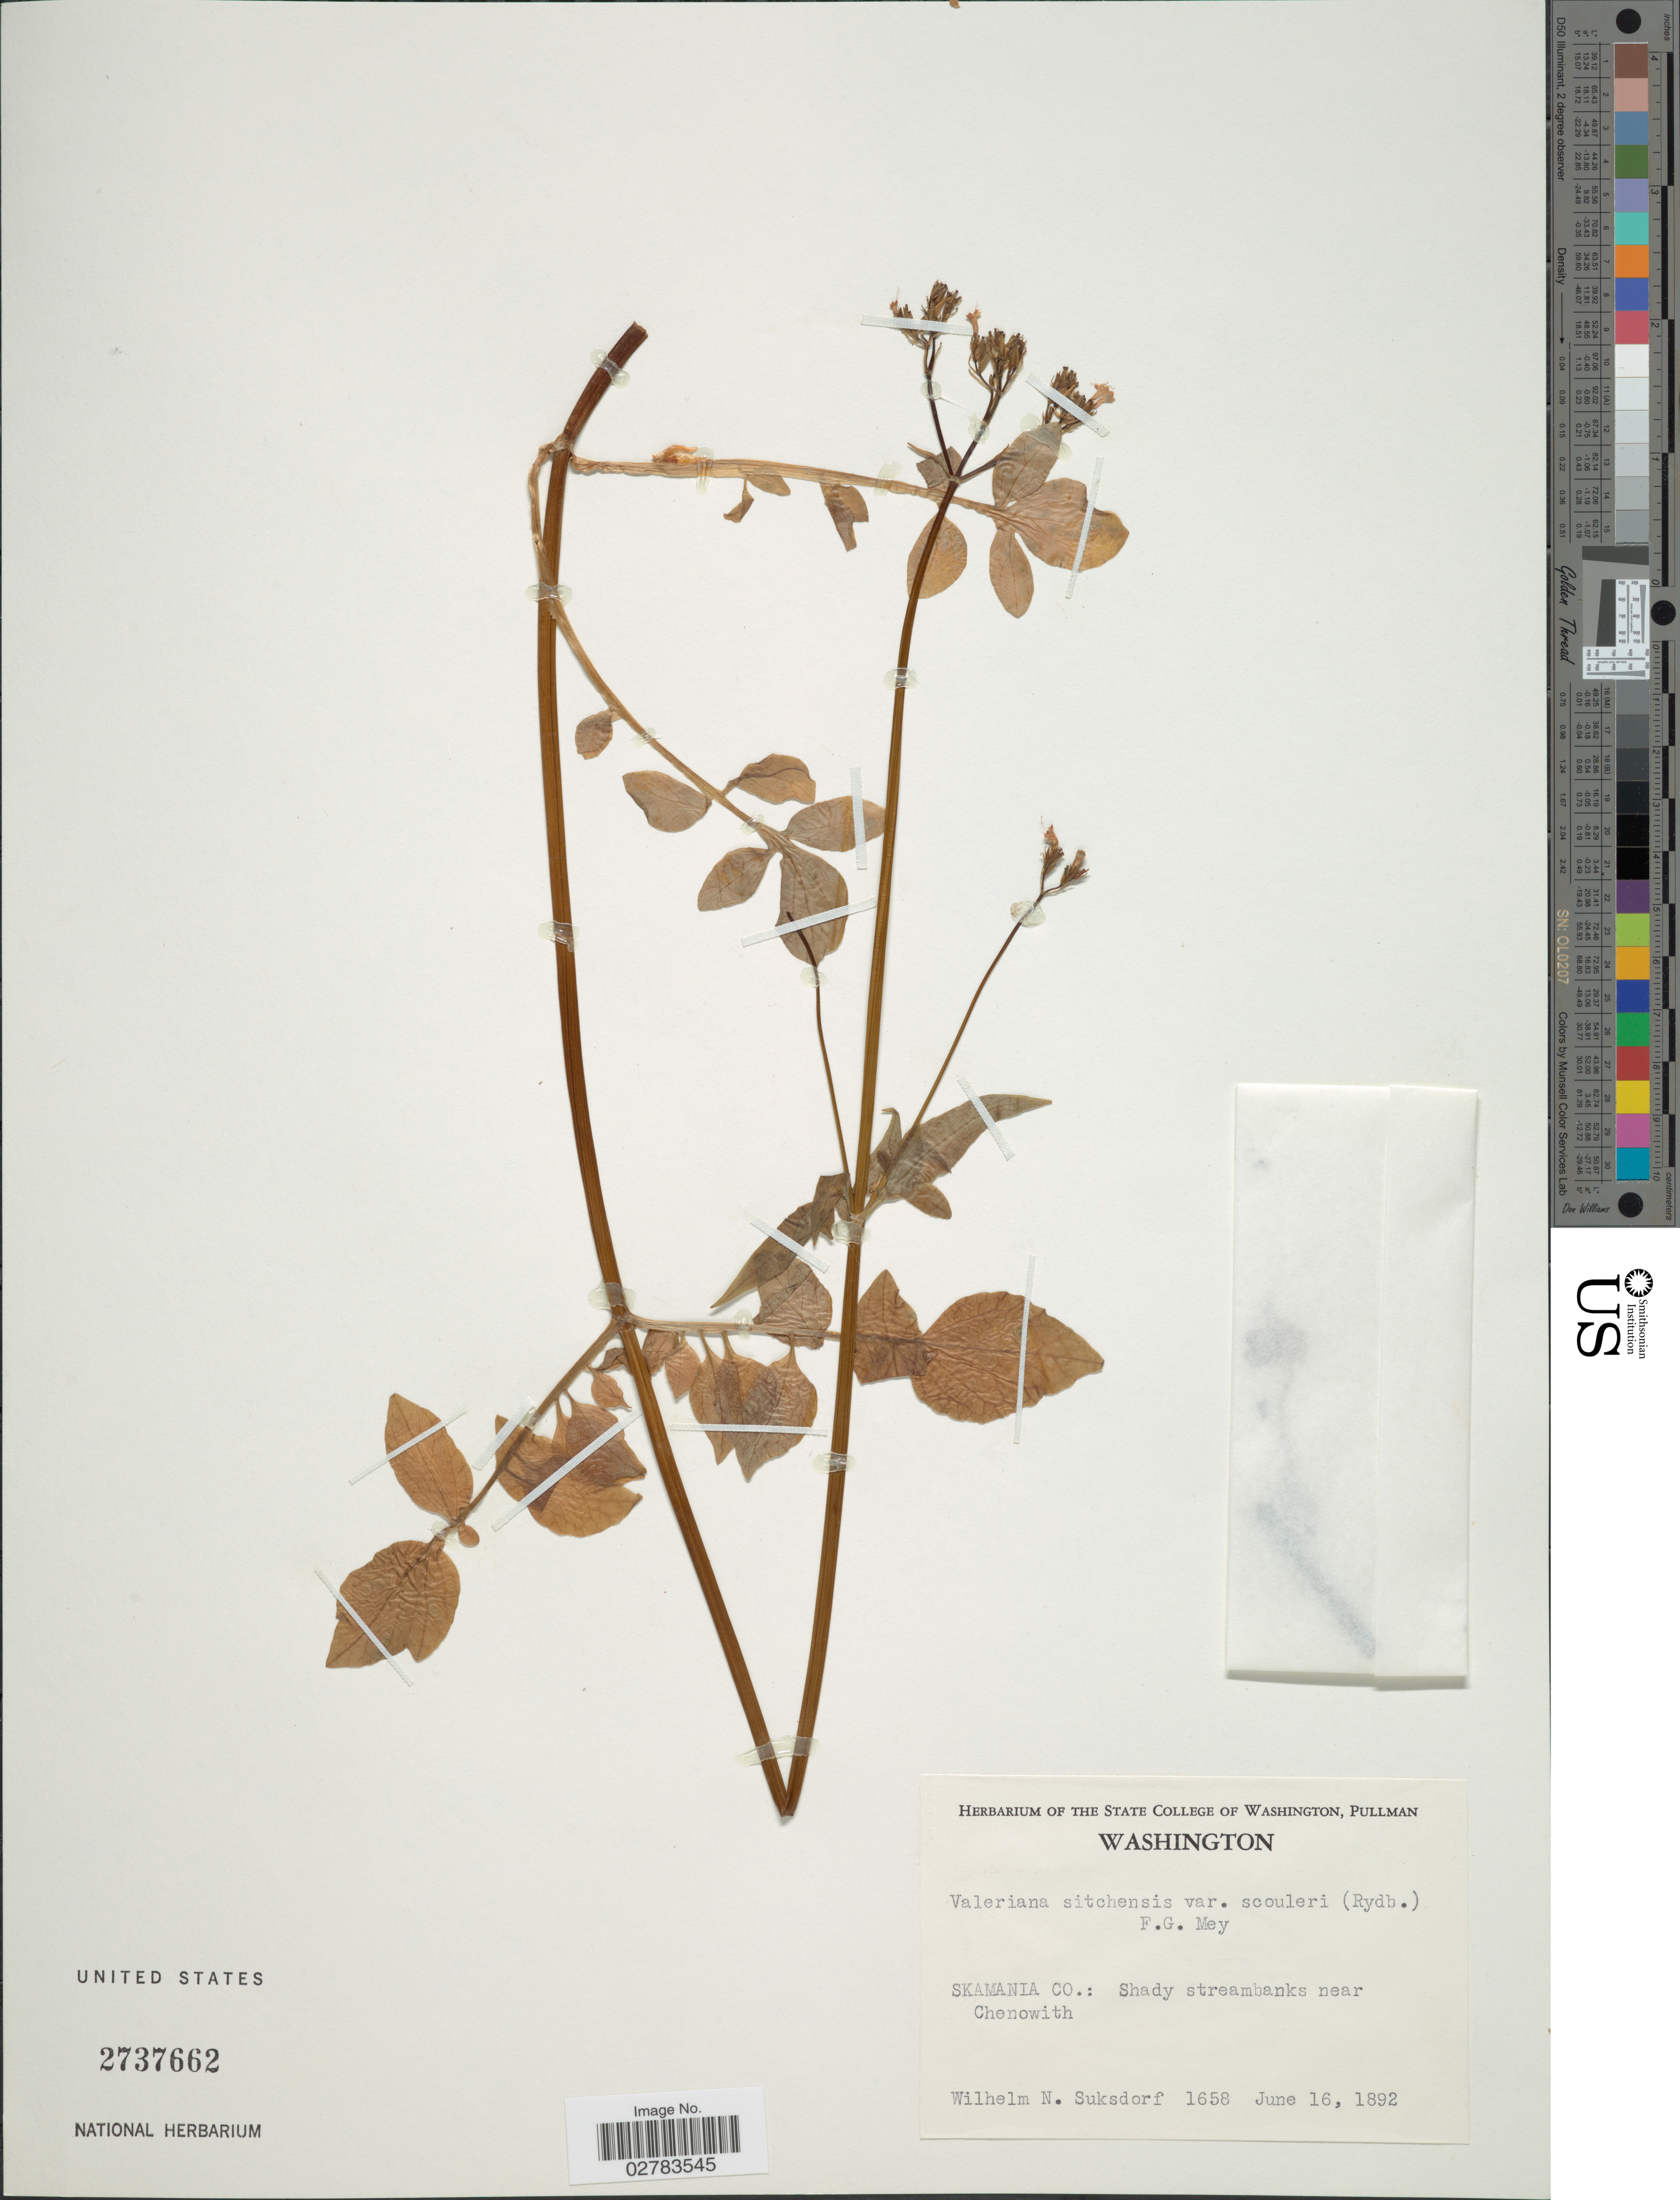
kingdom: Plantae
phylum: Tracheophyta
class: Magnoliopsida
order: Dipsacales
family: Caprifoliaceae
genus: Valeriana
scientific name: Valeriana sitchensis subsp. scouleri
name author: (Rydb.) F.G. Mey.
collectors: W. N. Suksdorf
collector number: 1658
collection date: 1892-06-16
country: United States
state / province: Washington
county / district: Skamania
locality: Skamania Co.: Shady streambanks near Chenowith.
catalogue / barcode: US 2737662